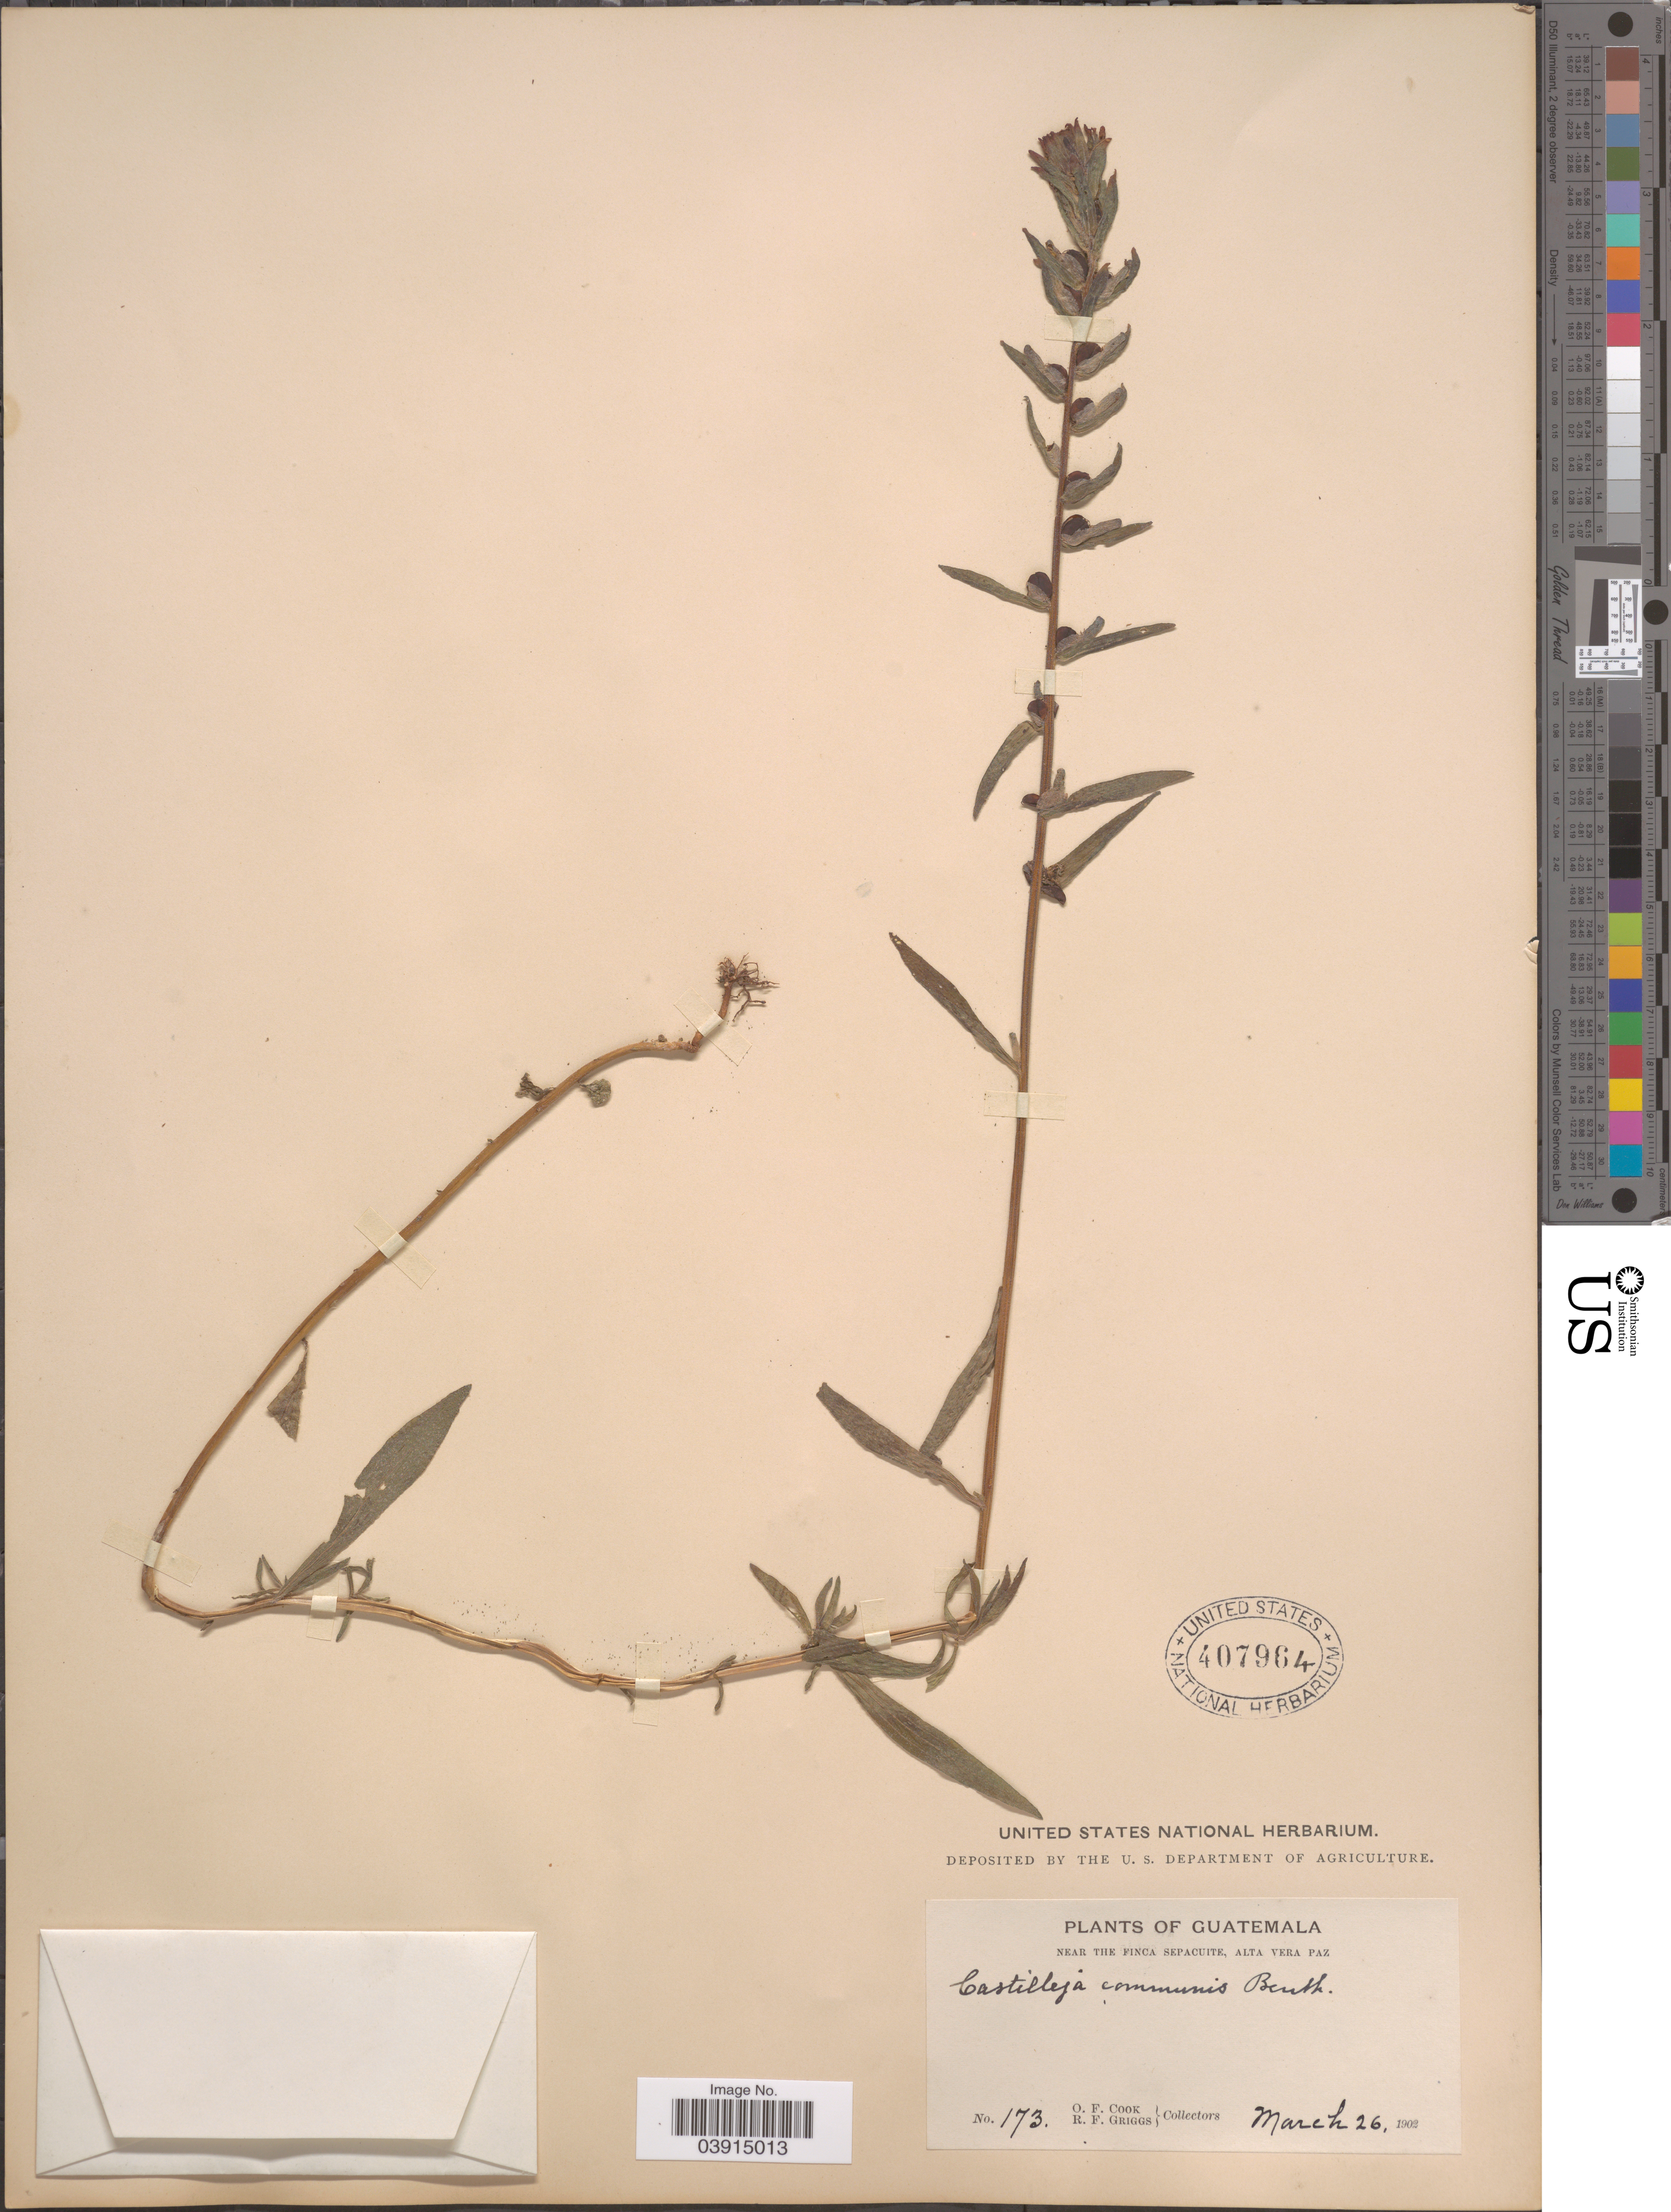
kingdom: Plantae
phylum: Tracheophyta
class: Magnoliopsida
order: Lamiales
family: Orobanchaceae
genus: Castilleja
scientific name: Castilleja arvensis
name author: Schltdl. & Cham.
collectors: O. F. Cook & R. F. Griggs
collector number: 173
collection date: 1902-03-26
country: Guatemala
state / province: Alta Verapaz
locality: Near the Finca Sepacuite, Alta Vera Paz.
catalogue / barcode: US 407964